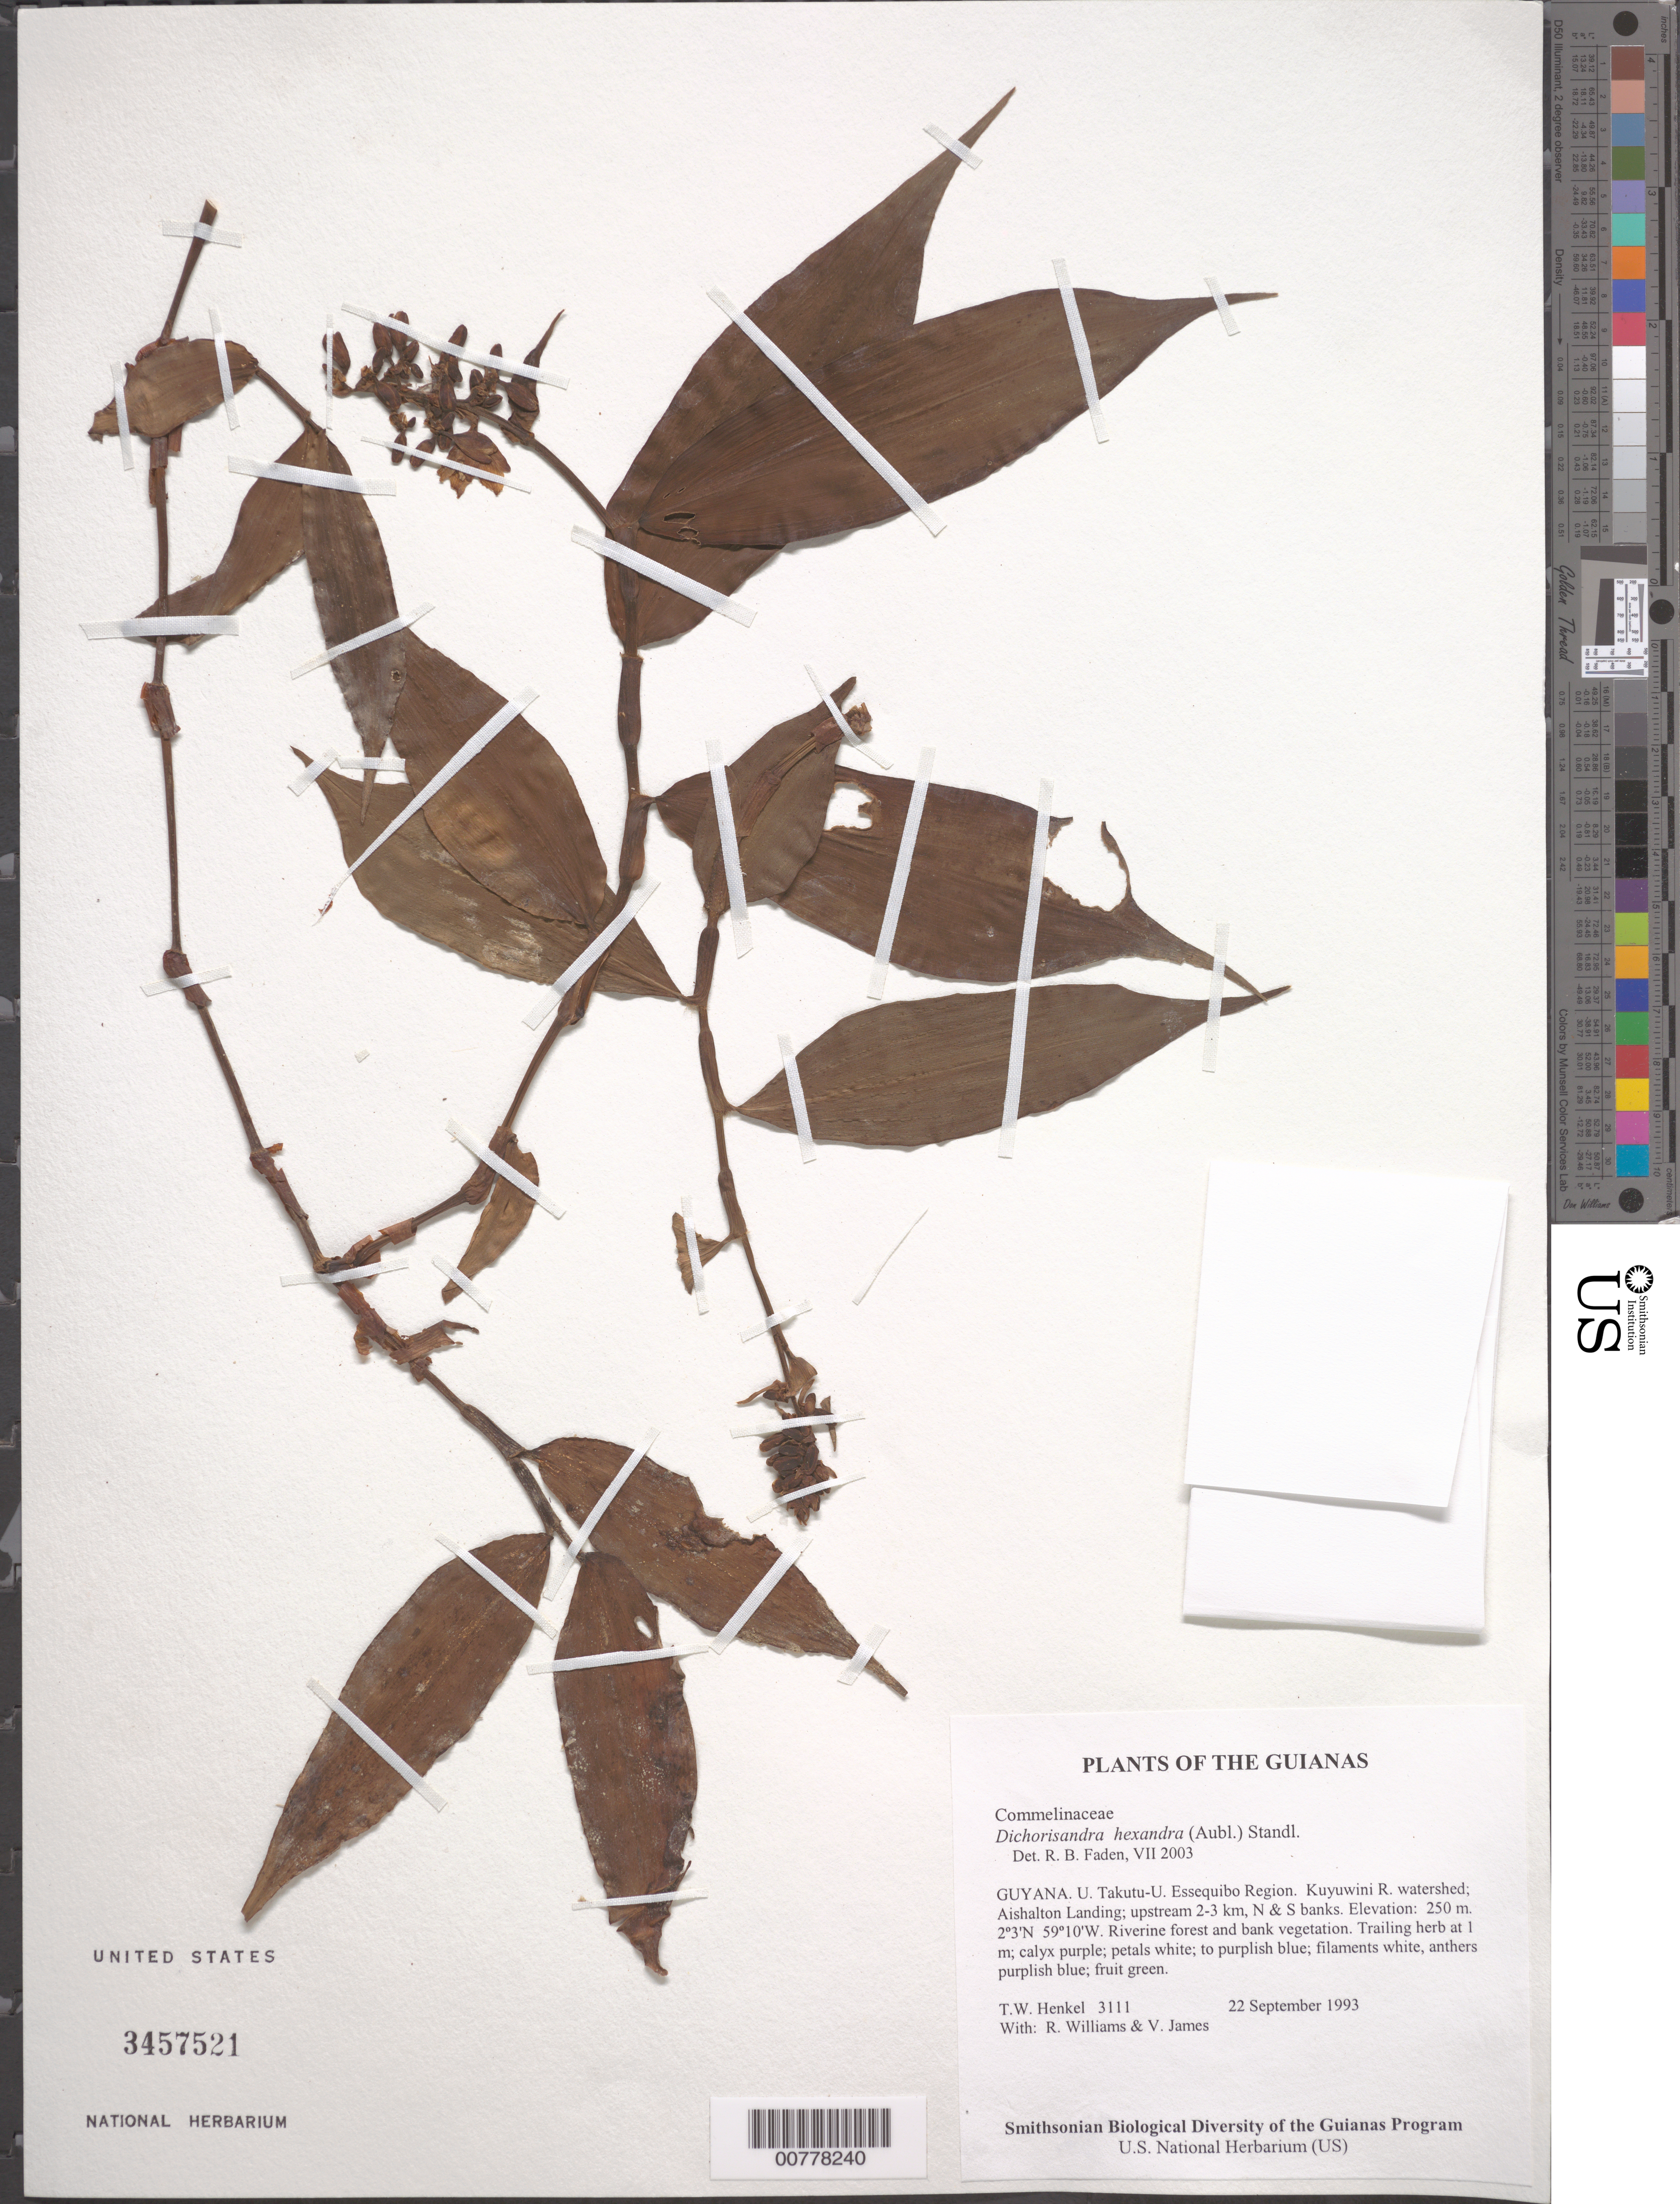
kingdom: Plantae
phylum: Tracheophyta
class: Liliopsida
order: Commelinales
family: Commelinaceae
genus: Dichorisandra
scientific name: Dichorisandra hexandra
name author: (Aubl.) Standl.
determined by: Faden, Robert B., (US), Smithsonian Institution - National Museum of Natural History (UNITED STATES)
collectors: T. Henkel, R. Williams & V. James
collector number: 3111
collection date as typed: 22 September 1993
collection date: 1993-09-22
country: Guyana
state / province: U. Takutu-U. Essequibo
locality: Kuyuwini R. watershed; Aishalton Landing; upstream 2-3 km, N & S banks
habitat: Riverine forest and bank vegetation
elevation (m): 250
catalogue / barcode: US 3457521